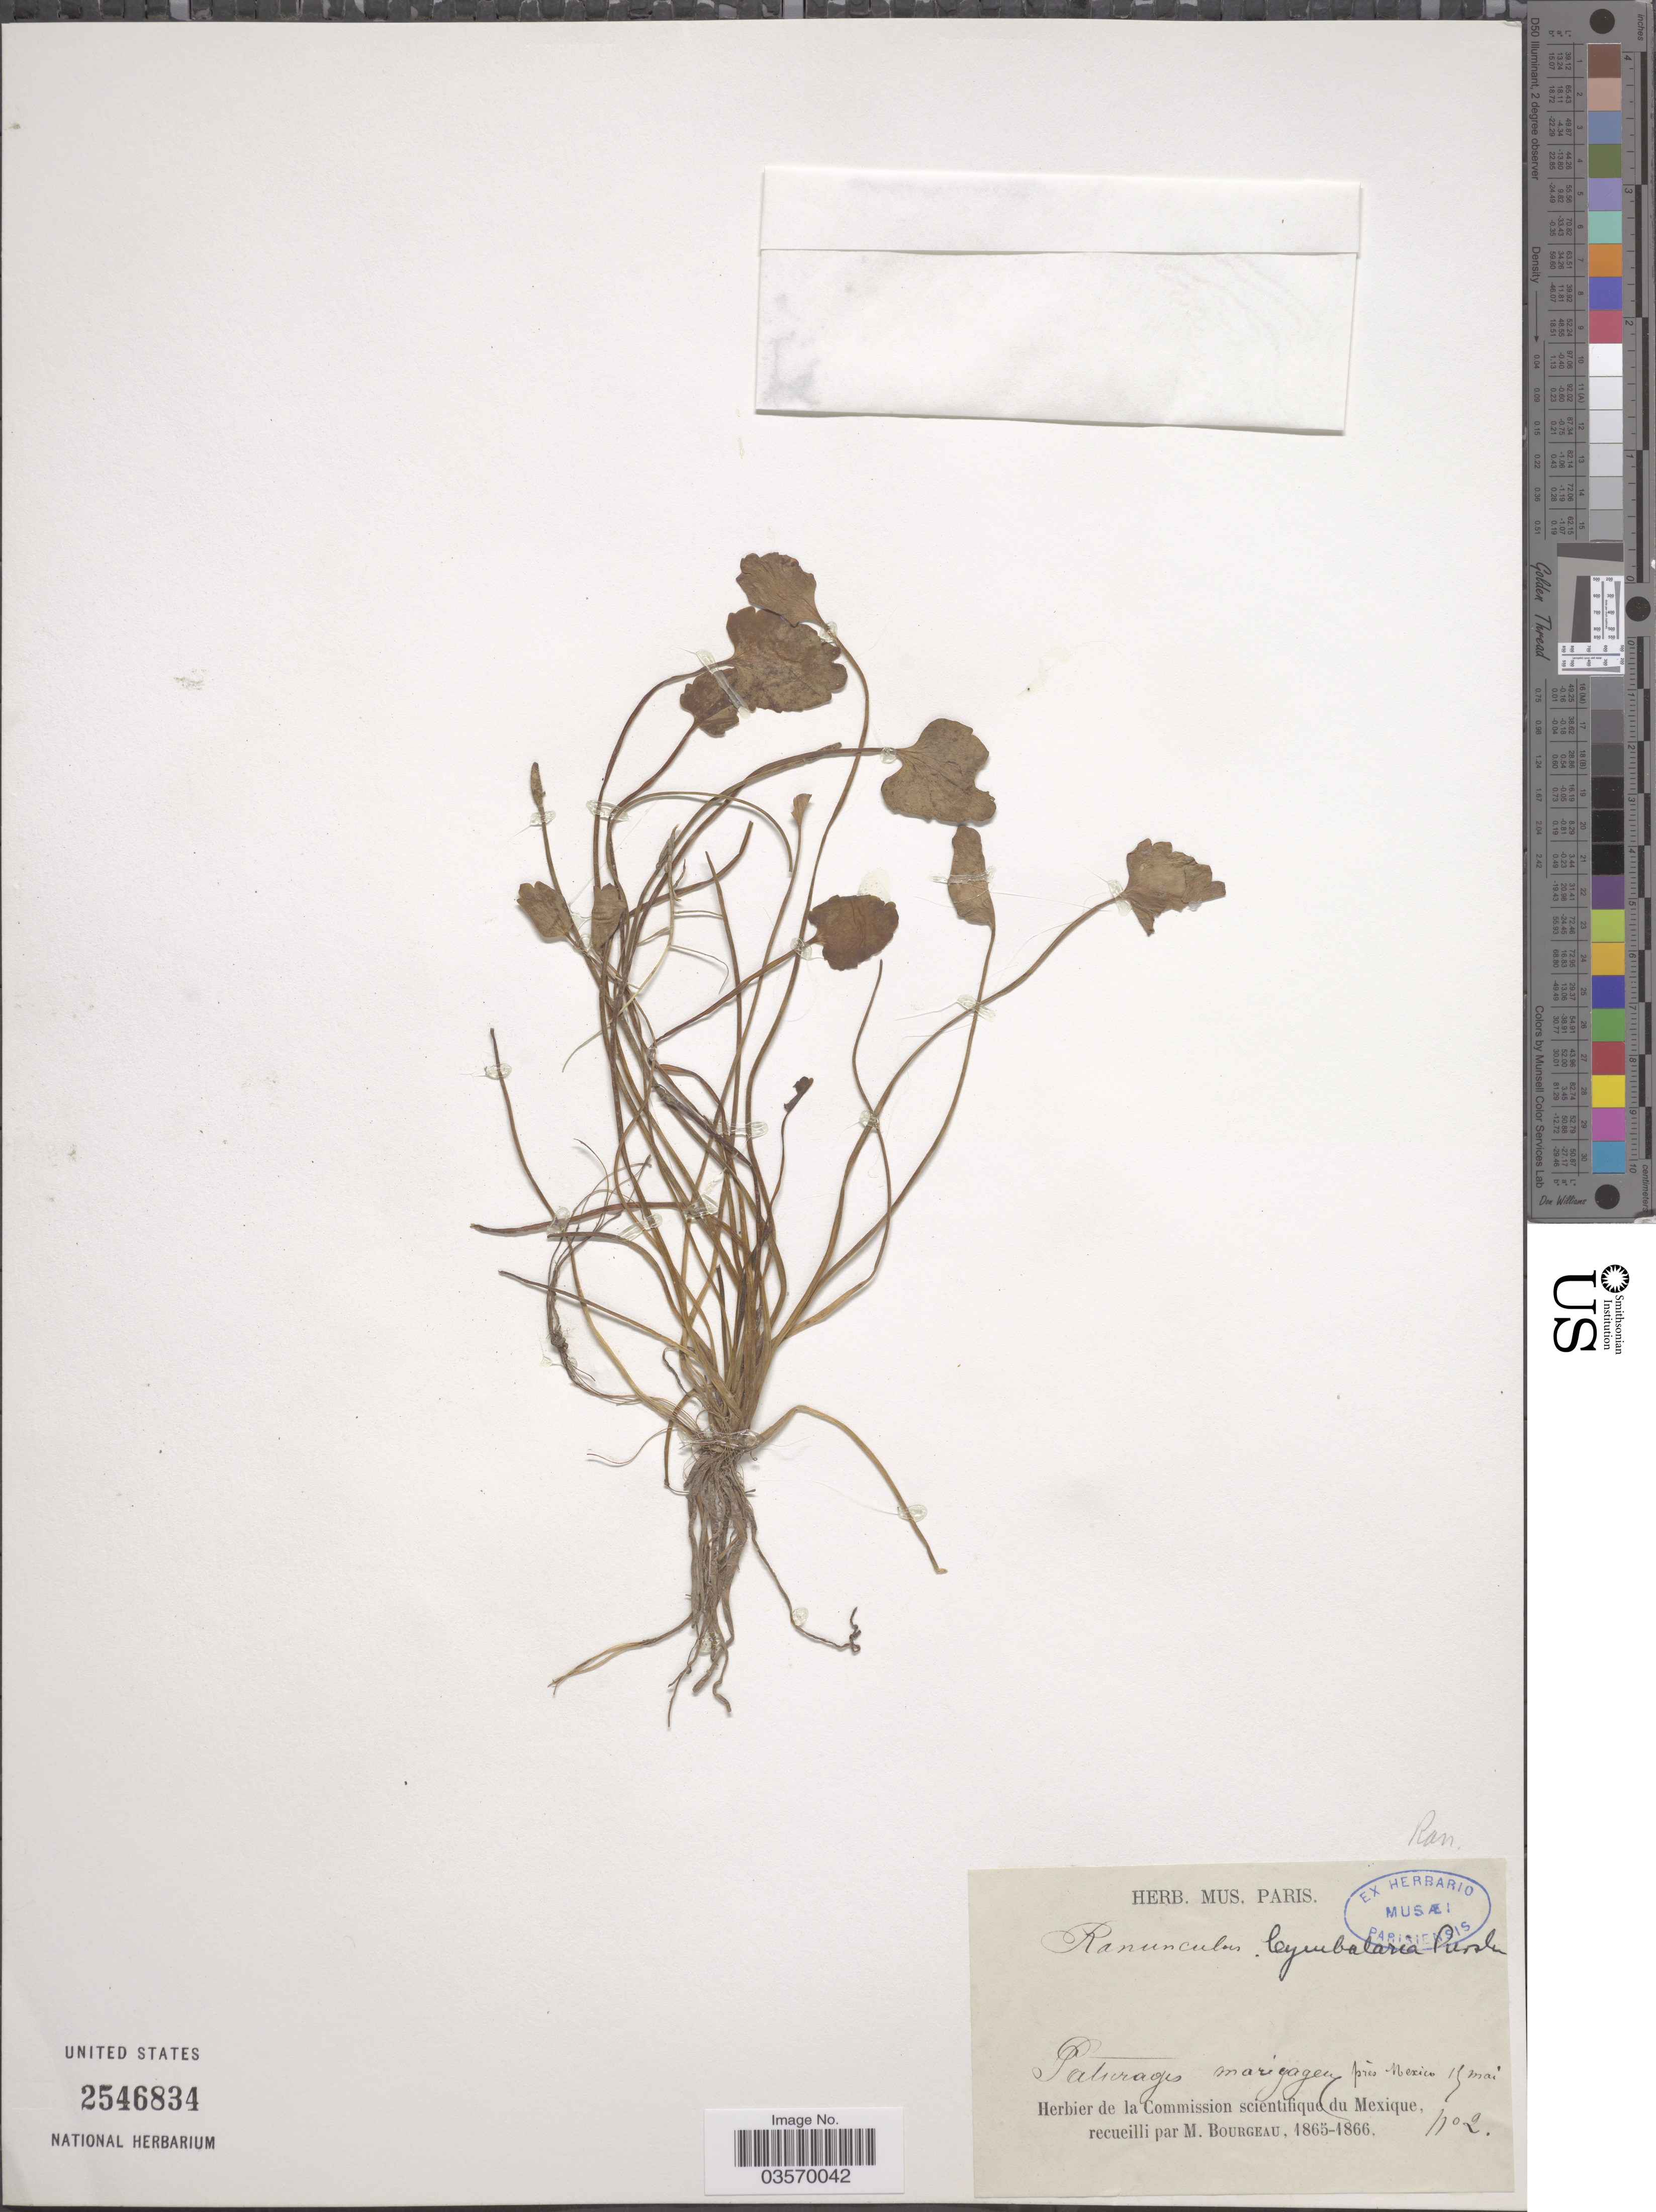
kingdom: Plantae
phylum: Tracheophyta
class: Magnoliopsida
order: Ranunculales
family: Ranunculaceae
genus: Halerpestes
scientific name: Halerpestes cymbalaria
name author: (Pursh) Greene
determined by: Strong, M. T., (US), Smithsonian Institution - National Museum of Natural History (UNITED STATES)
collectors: M. Bourgeau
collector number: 2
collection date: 1865-05-15/1866-05-15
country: Mexico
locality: Prés Mexico.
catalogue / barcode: US 2546834